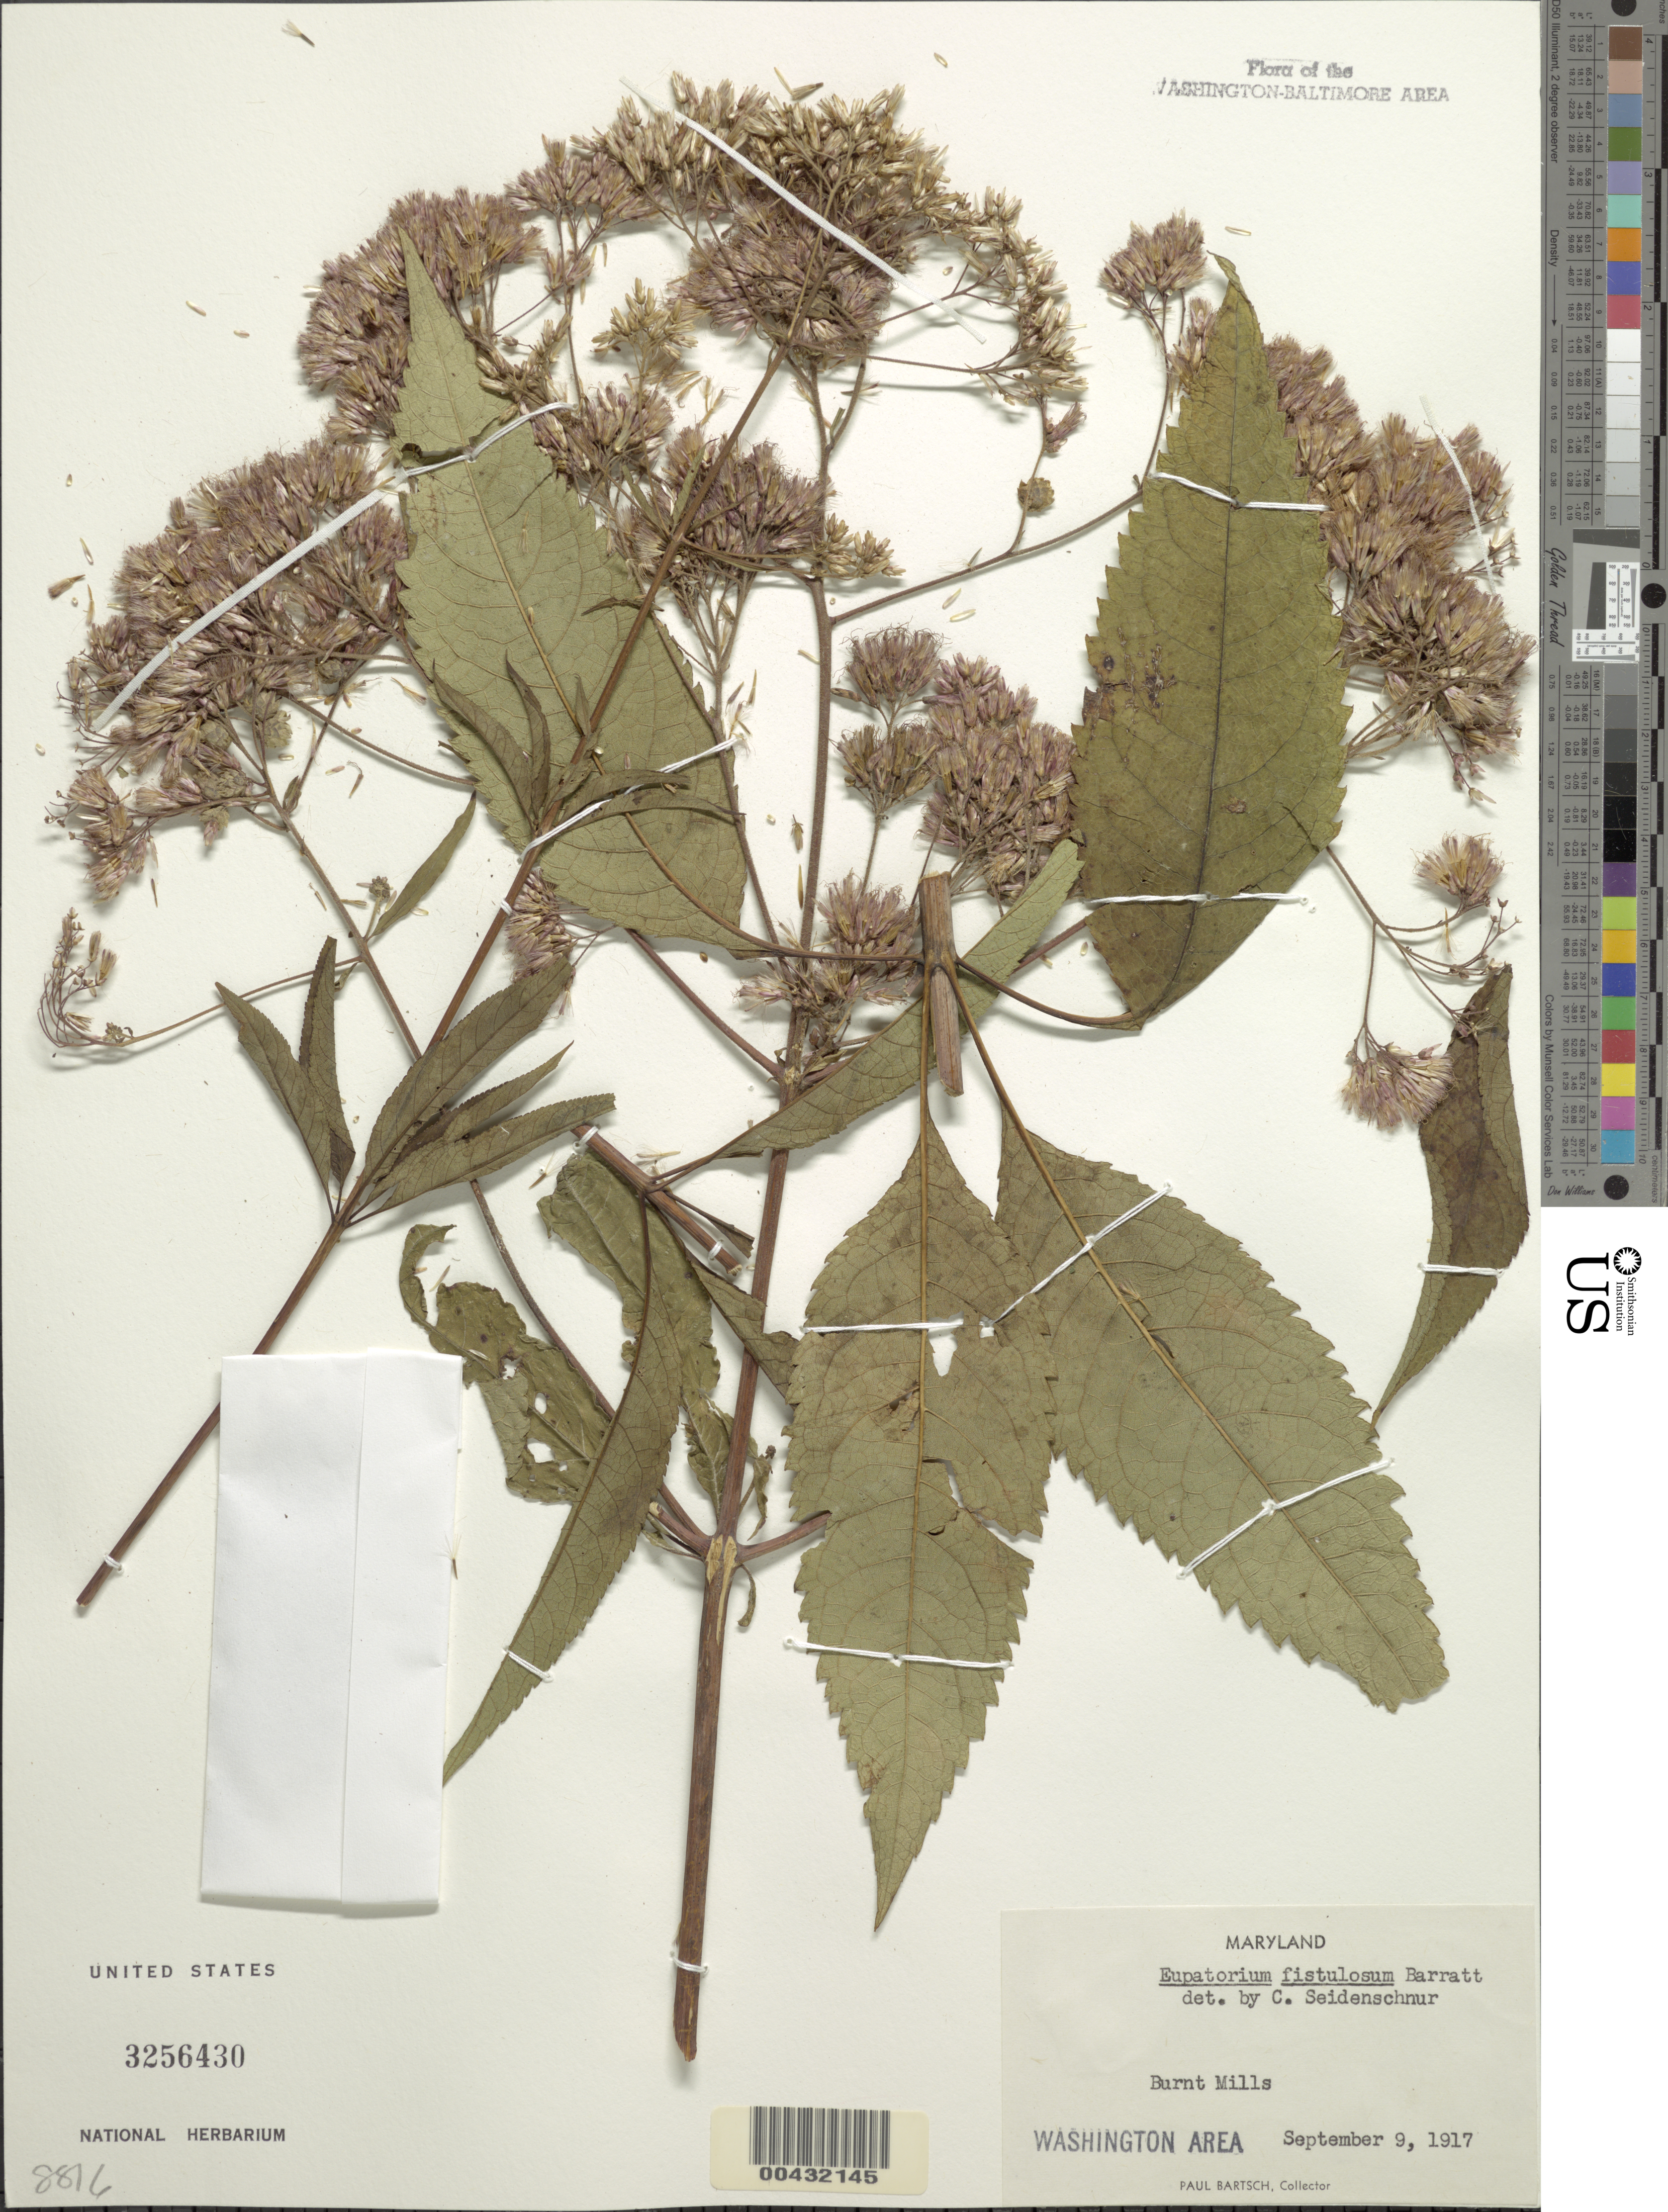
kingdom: Plantae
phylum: Tracheophyta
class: Magnoliopsida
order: Asterales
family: Asteraceae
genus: Eupatorium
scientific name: Eupatorium fistulosum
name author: Barratt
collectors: P. Bartsch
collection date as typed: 09 Sep 1917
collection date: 1917-09-09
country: United States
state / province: Maryland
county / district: Montgomery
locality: Burnt Mills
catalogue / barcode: US 3256430